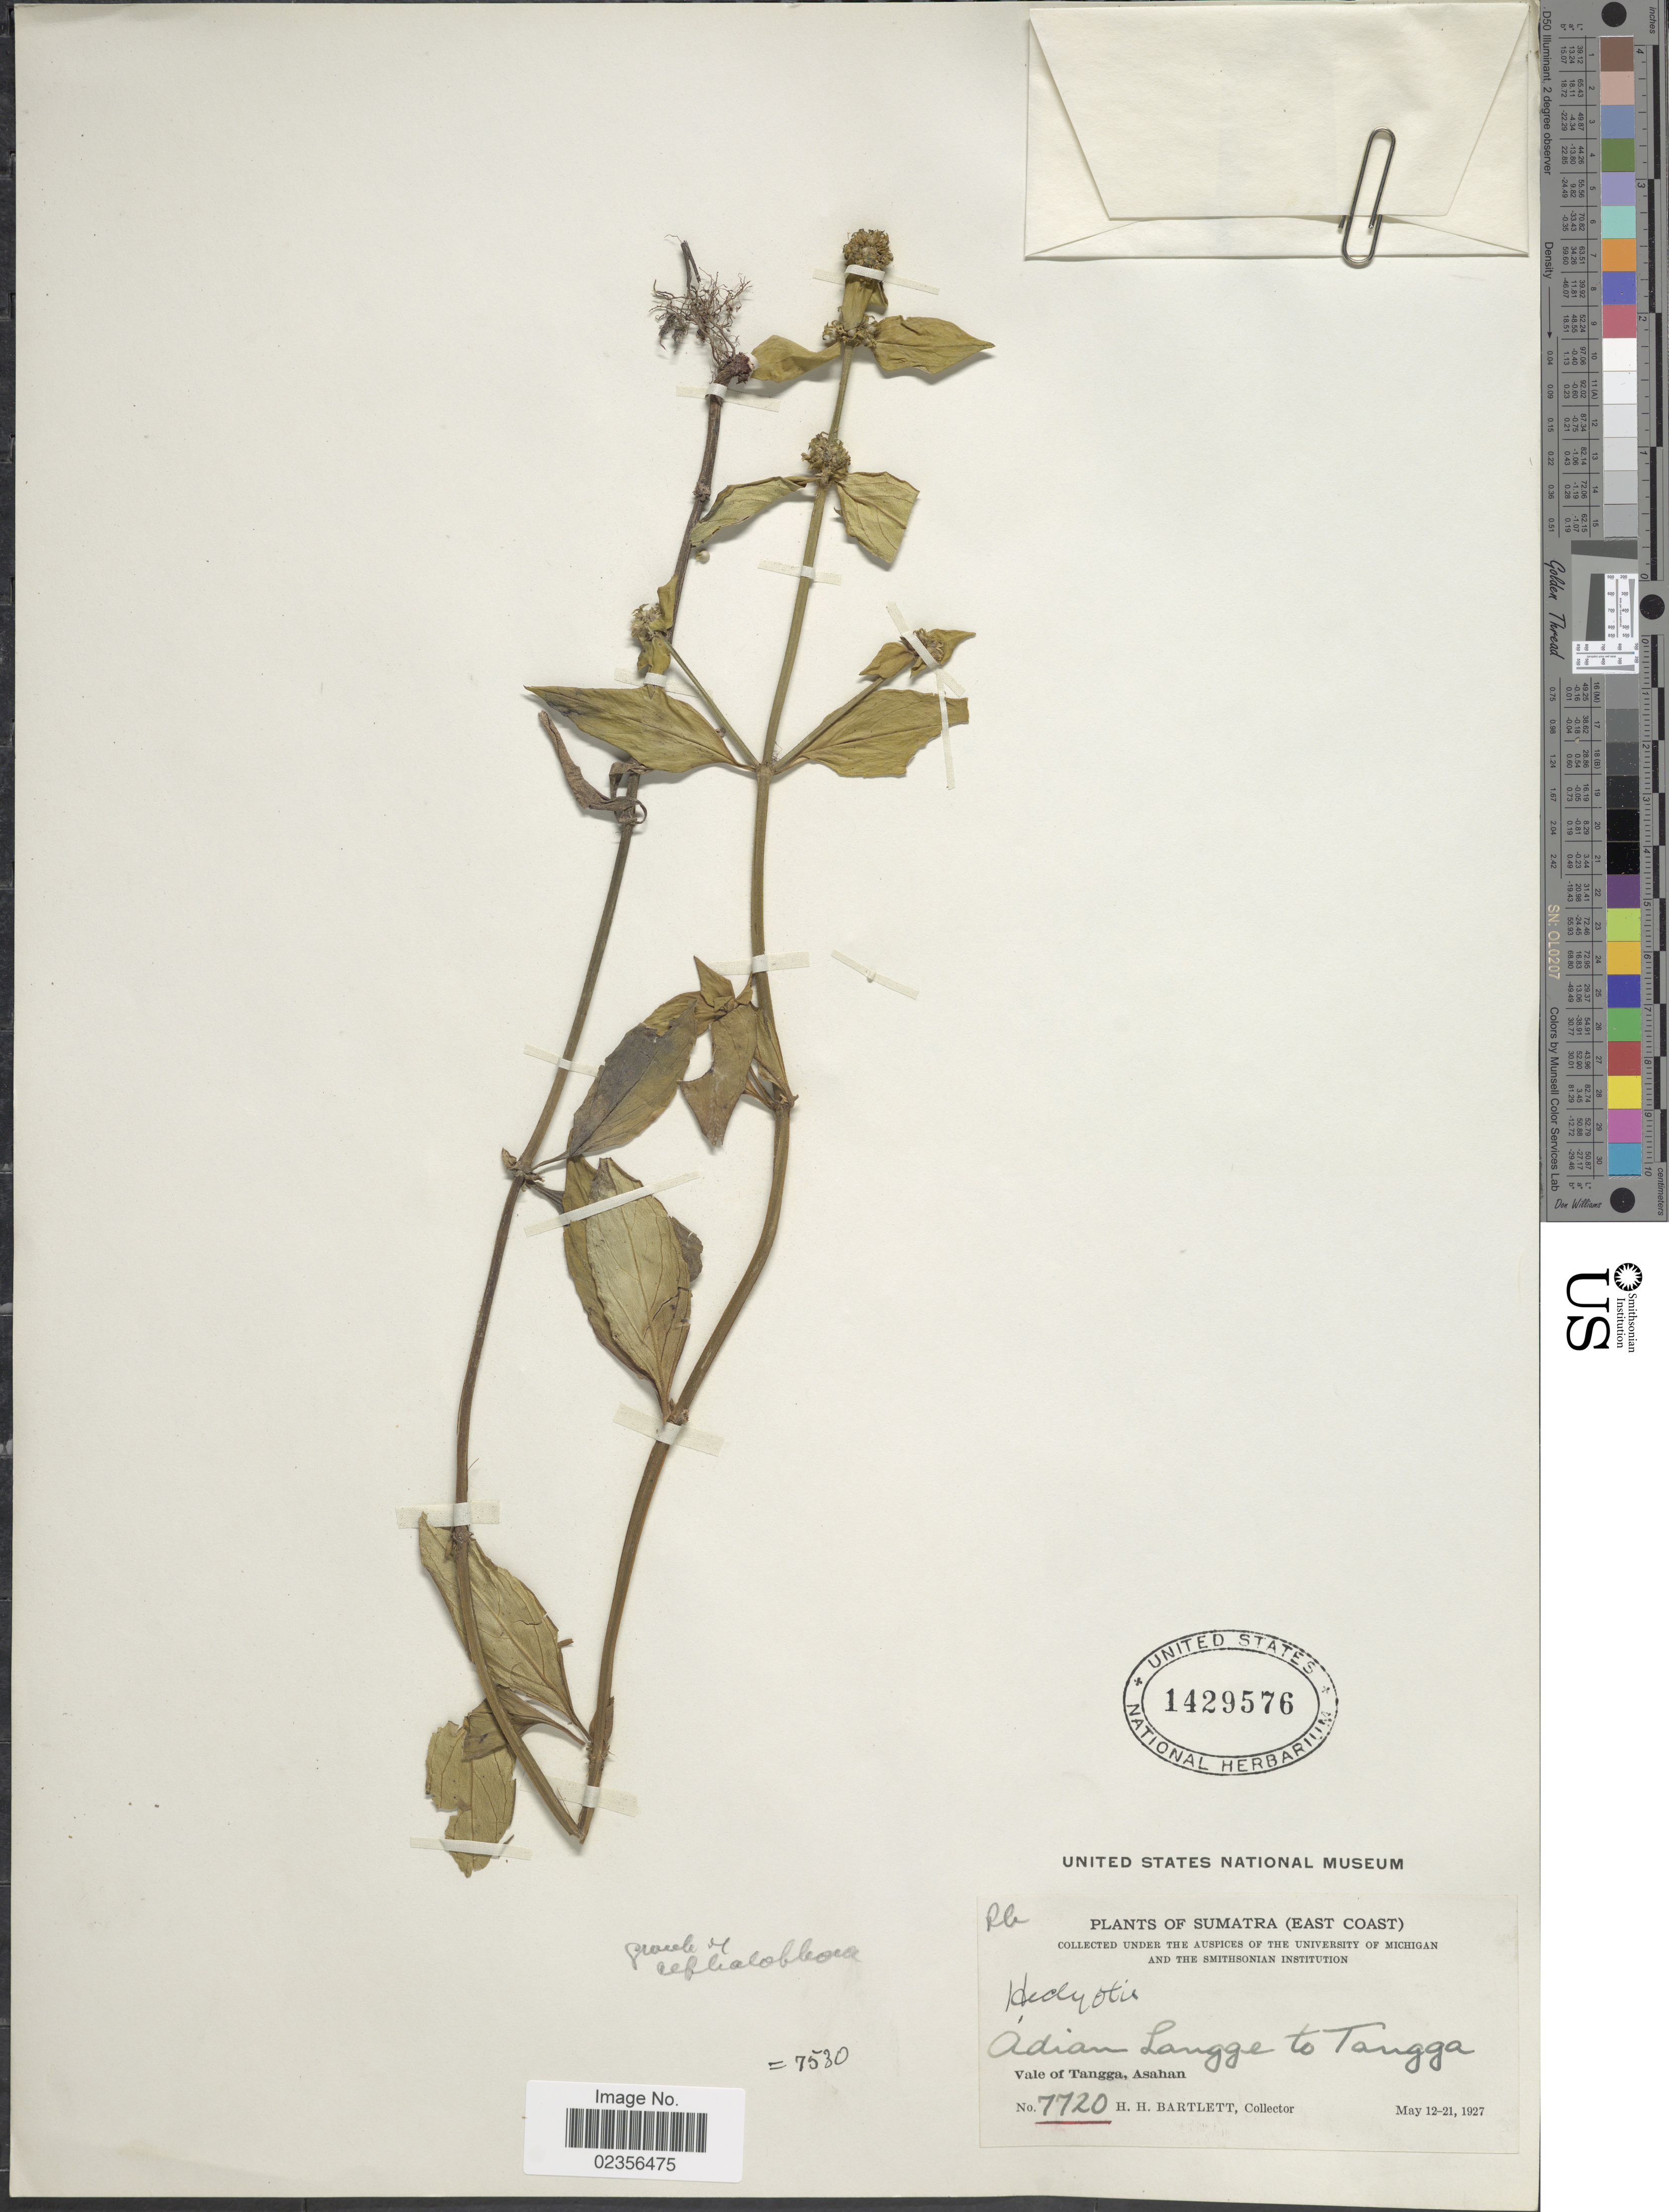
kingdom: Plantae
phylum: Tracheophyta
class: Magnoliopsida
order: Gentianales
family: Rubiaceae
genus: Hedyotis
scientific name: Hedyotis sp.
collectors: H. H. Bartlett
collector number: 7720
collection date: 1927-05-12/1927-05-21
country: Indonesia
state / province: Sumatra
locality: (East Coast). Adian Langge to Tangga. Vale of Tangga, Asahan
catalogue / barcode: US 1429576